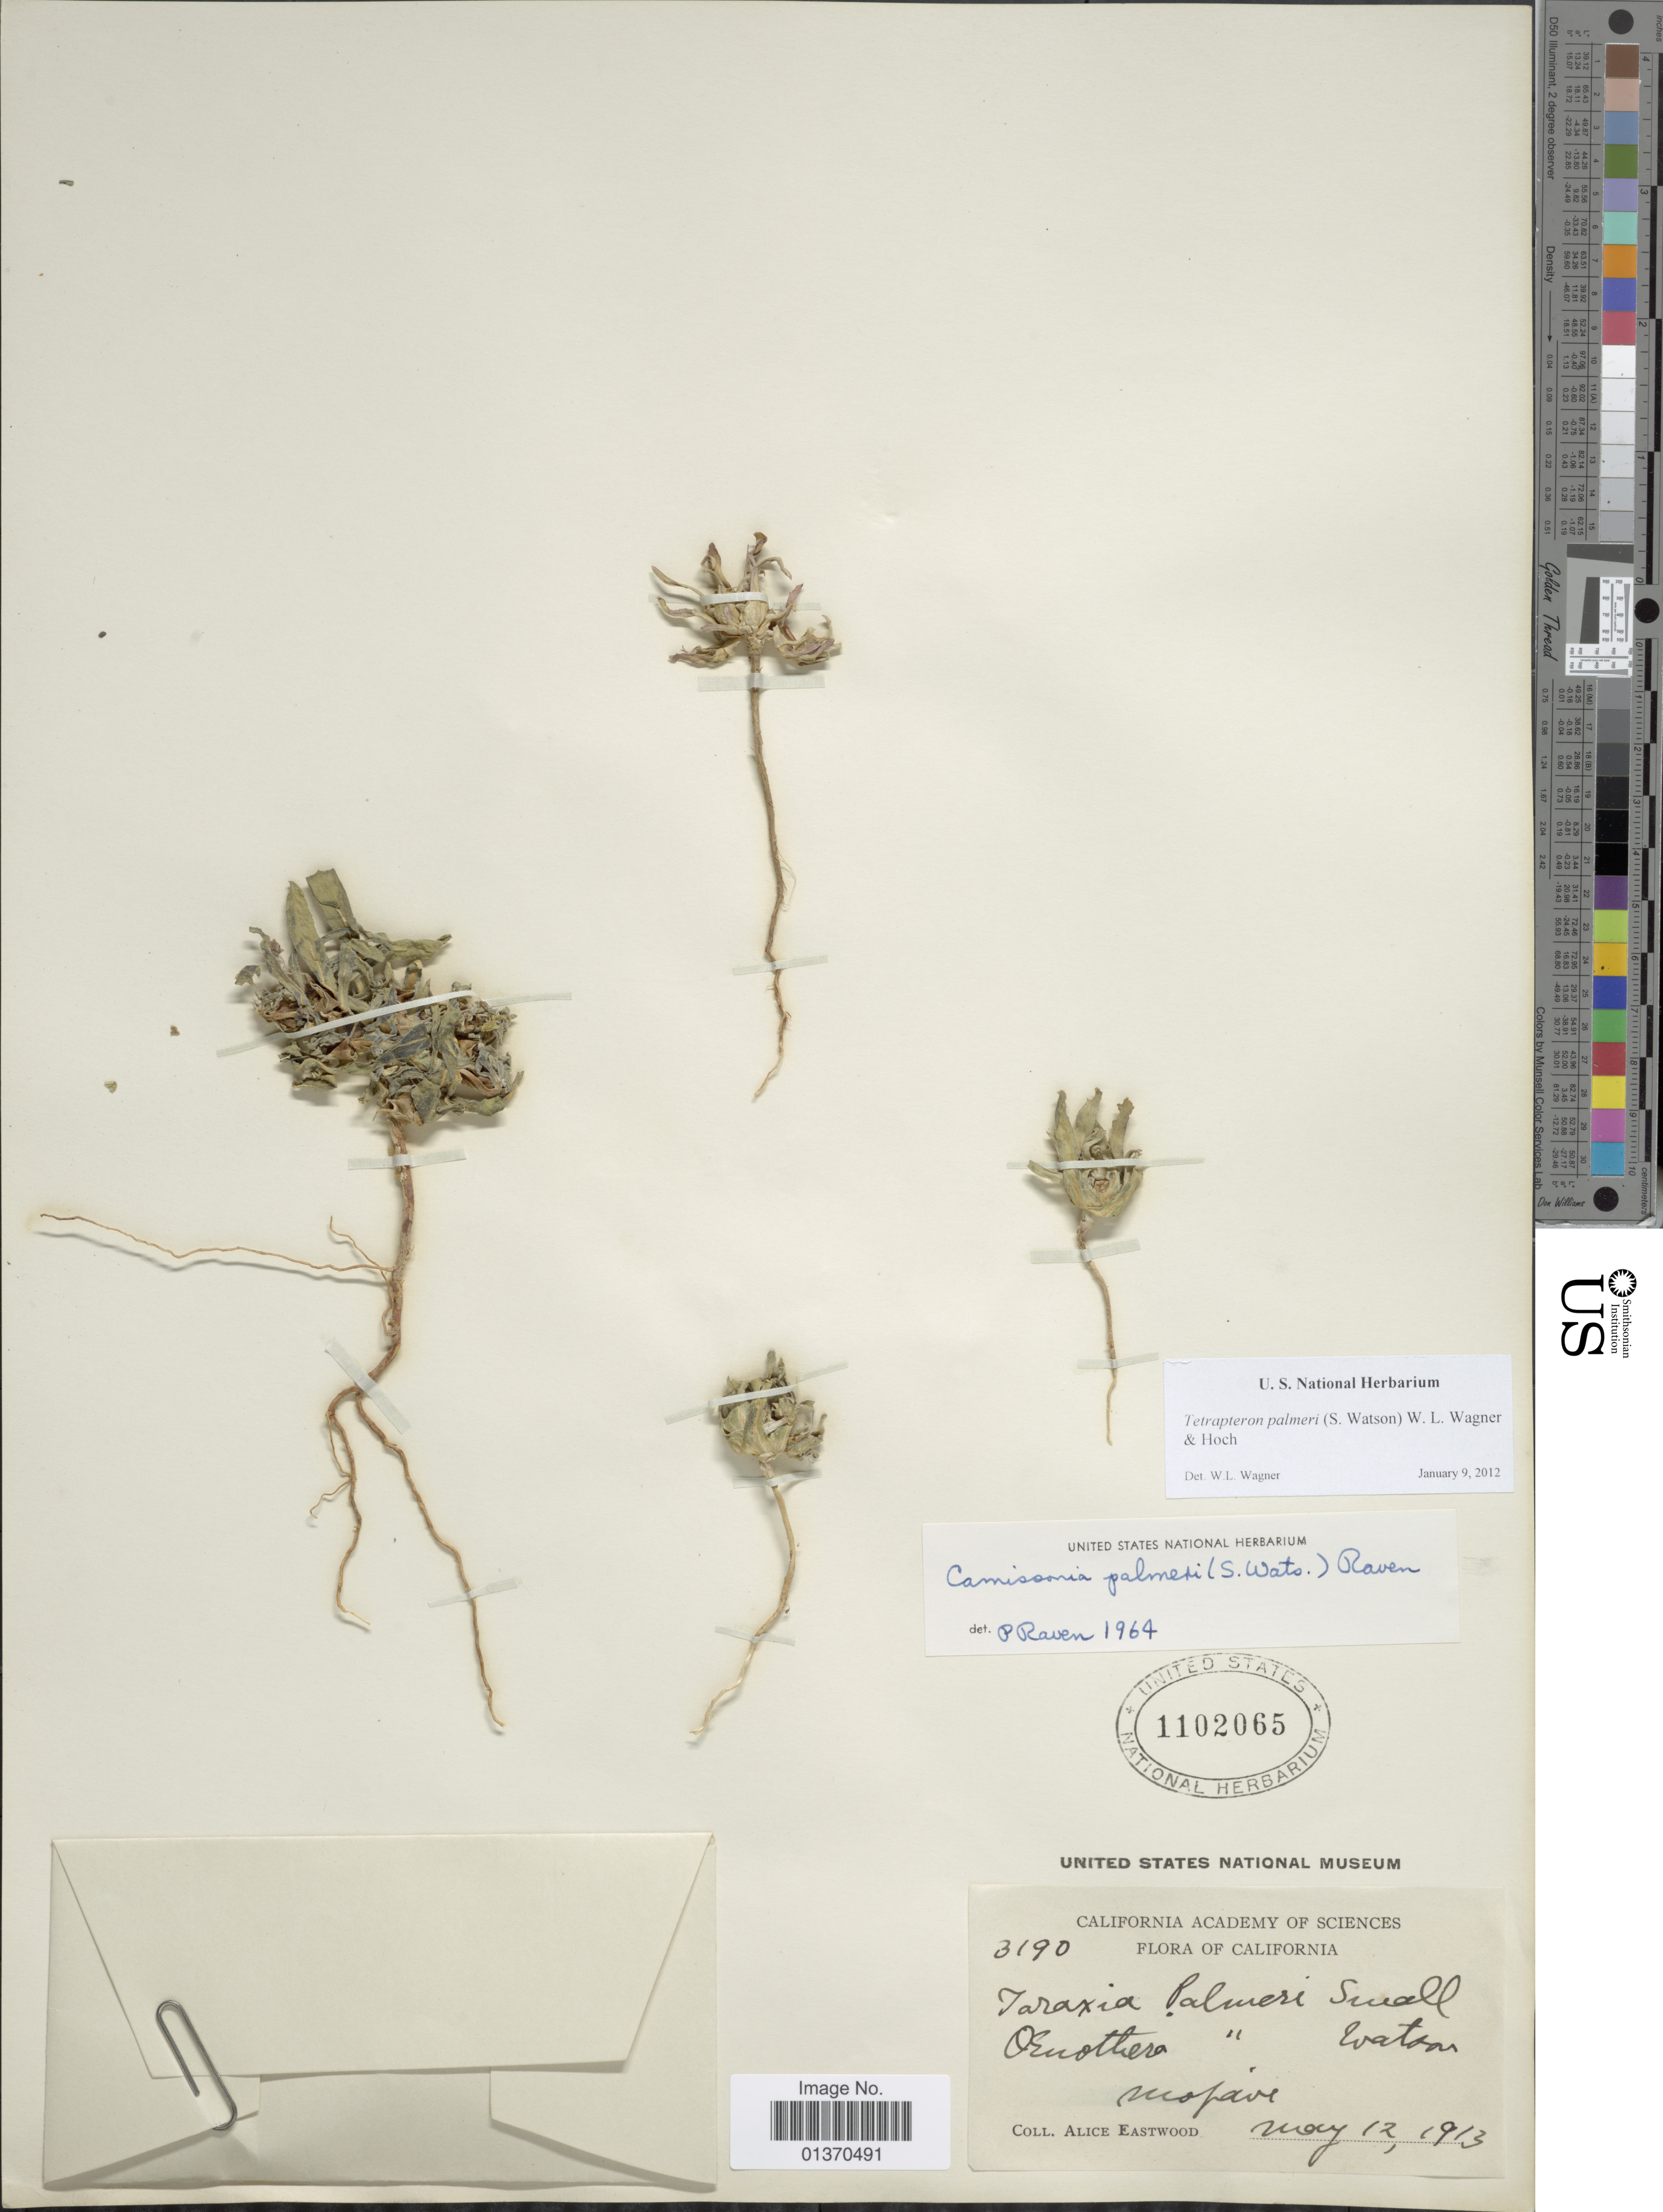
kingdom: Plantae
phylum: Tracheophyta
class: Magnoliopsida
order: Myrtales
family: Onagraceae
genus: Tetrapteron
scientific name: Tetrapteron palmeri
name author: (S. Watson) W.L. Wagner & Hoch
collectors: A. Eastwood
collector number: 3190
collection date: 1913-05-12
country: United States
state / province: California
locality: Mojave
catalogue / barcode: US 1102065